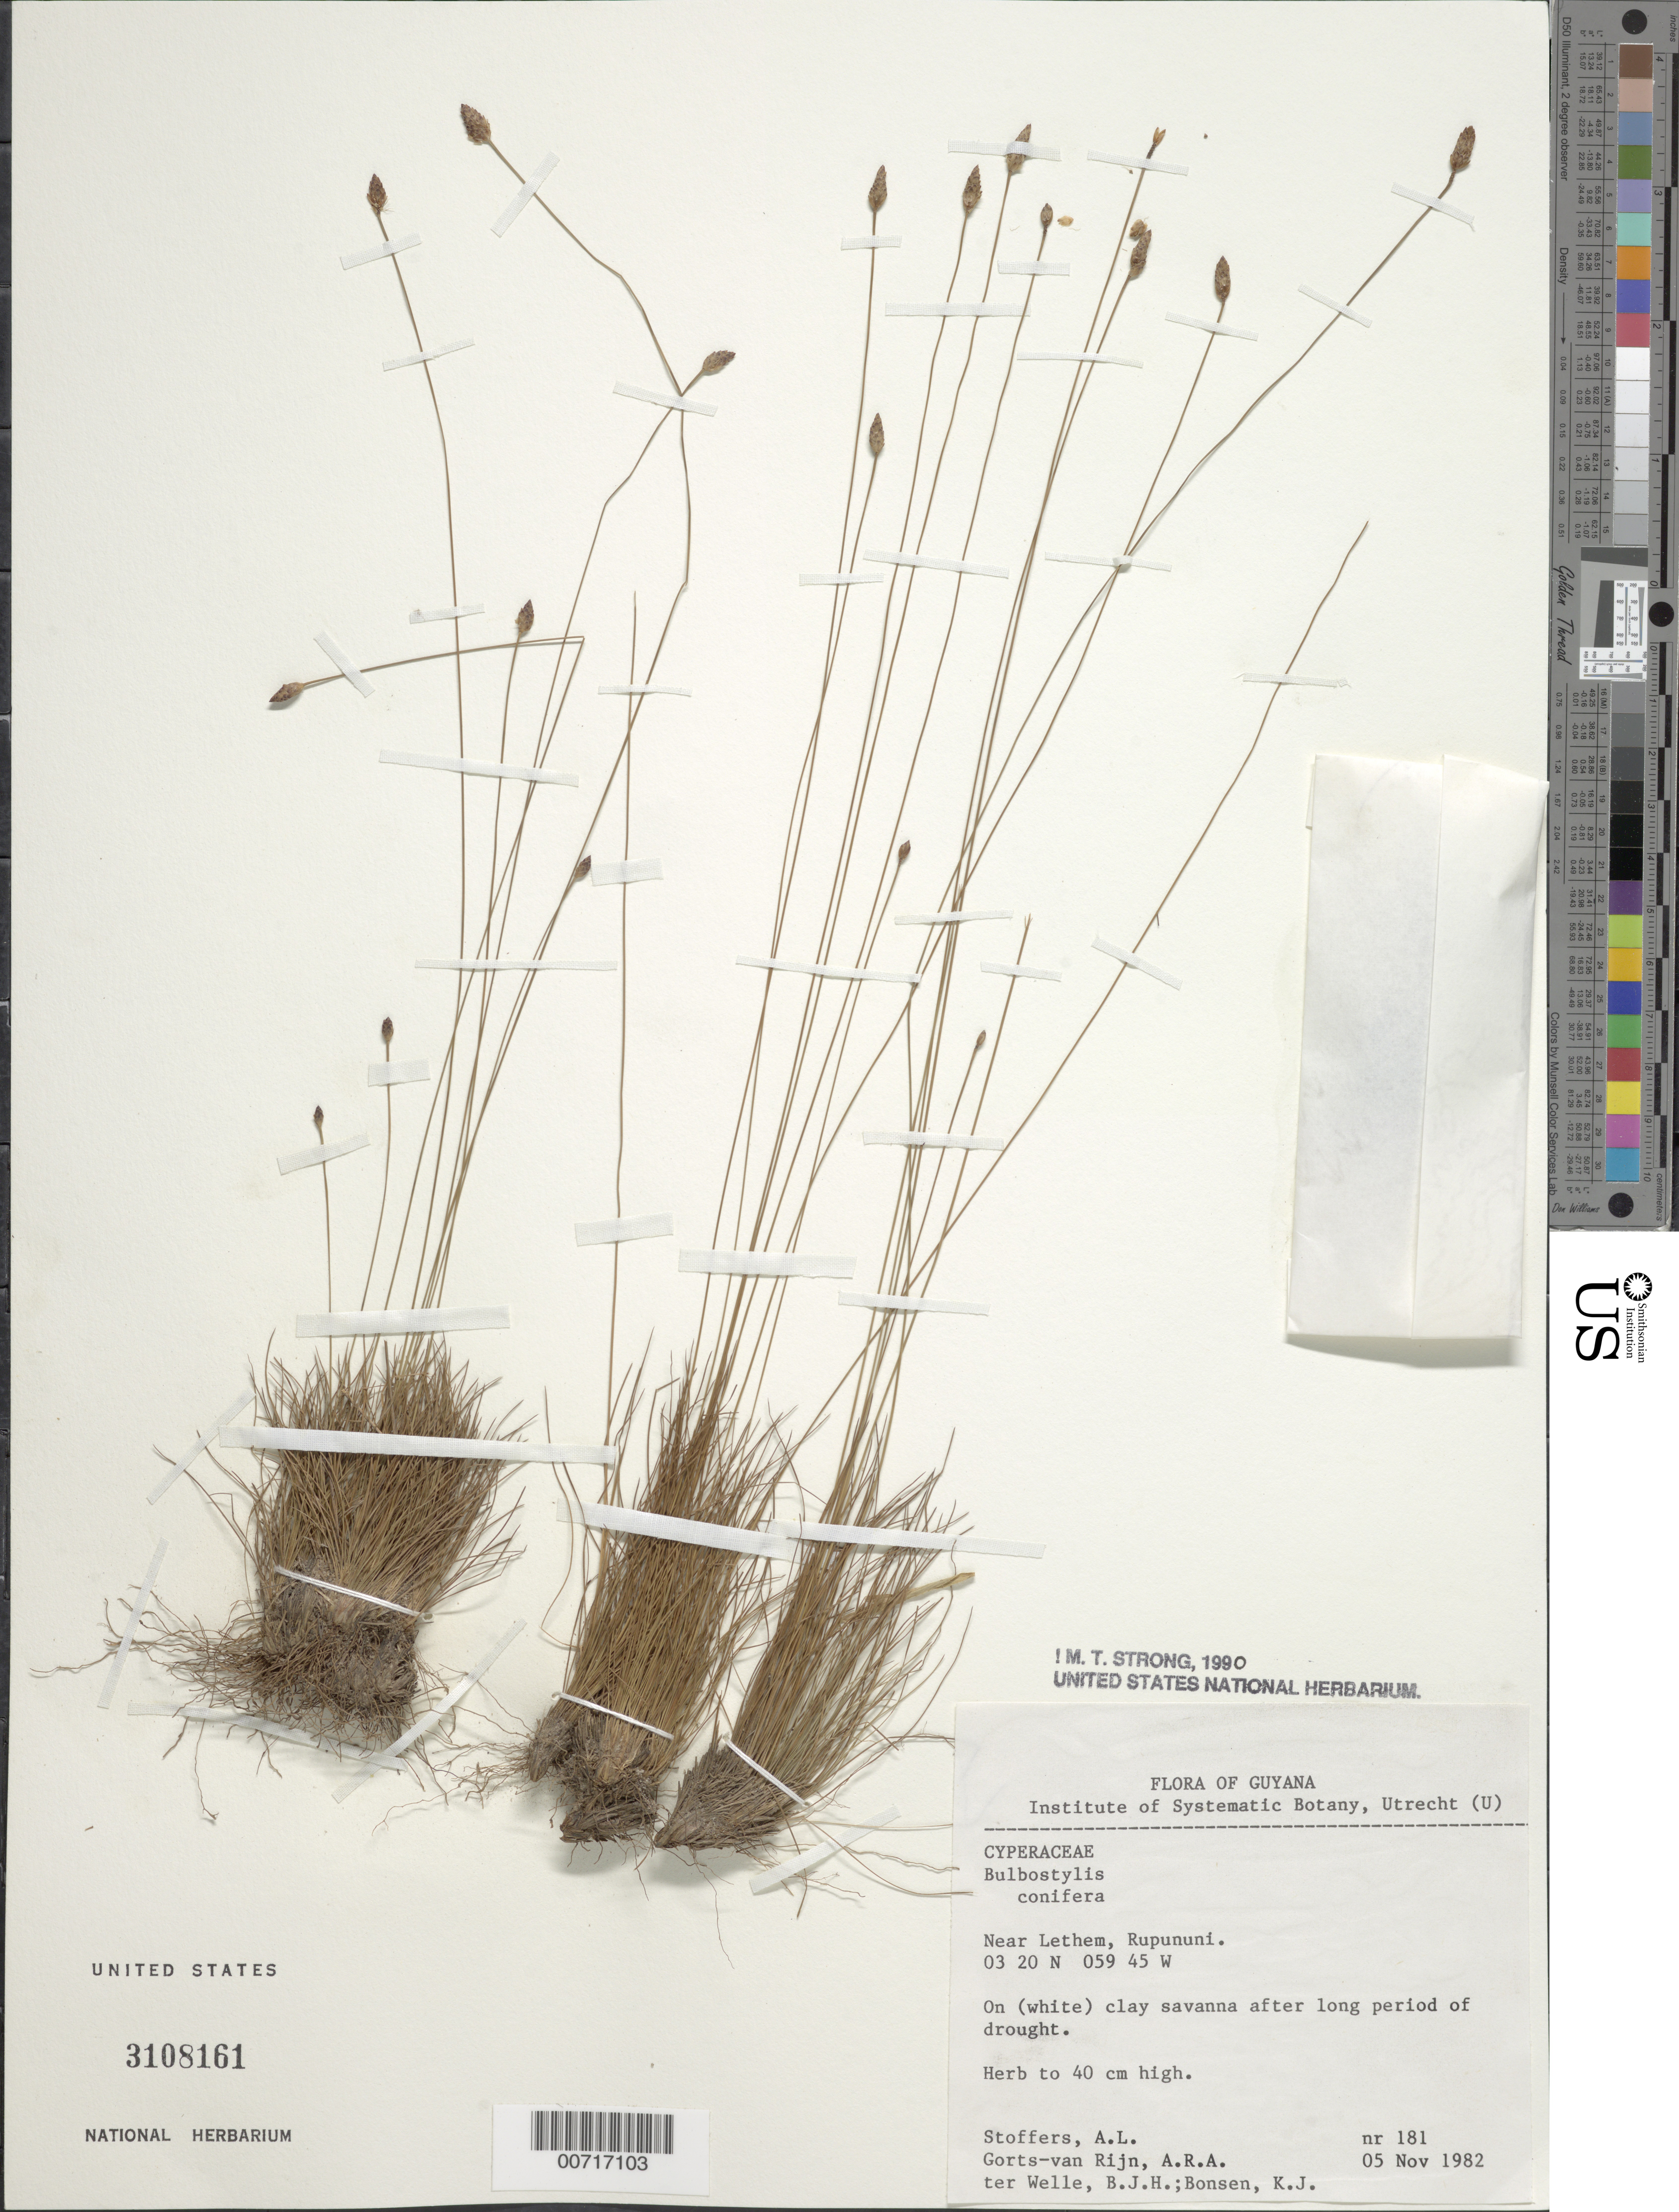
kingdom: Plantae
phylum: Tracheophyta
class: Liliopsida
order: Poales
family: Cyperaceae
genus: Bulbostylis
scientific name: Bulbostylis conifera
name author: (Kunth) C.B. Clarke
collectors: A. Stoffers, A. .R. A. Görts-van Rijn, B. Welle & K. Bonsen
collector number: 181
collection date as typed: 5-Nov-82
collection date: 1982-11-05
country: Guyana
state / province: U. Takutu-U. Essequibo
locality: Lethem, near; Rupununi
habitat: White clay savanna after long periods of drought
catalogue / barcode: US 3108161